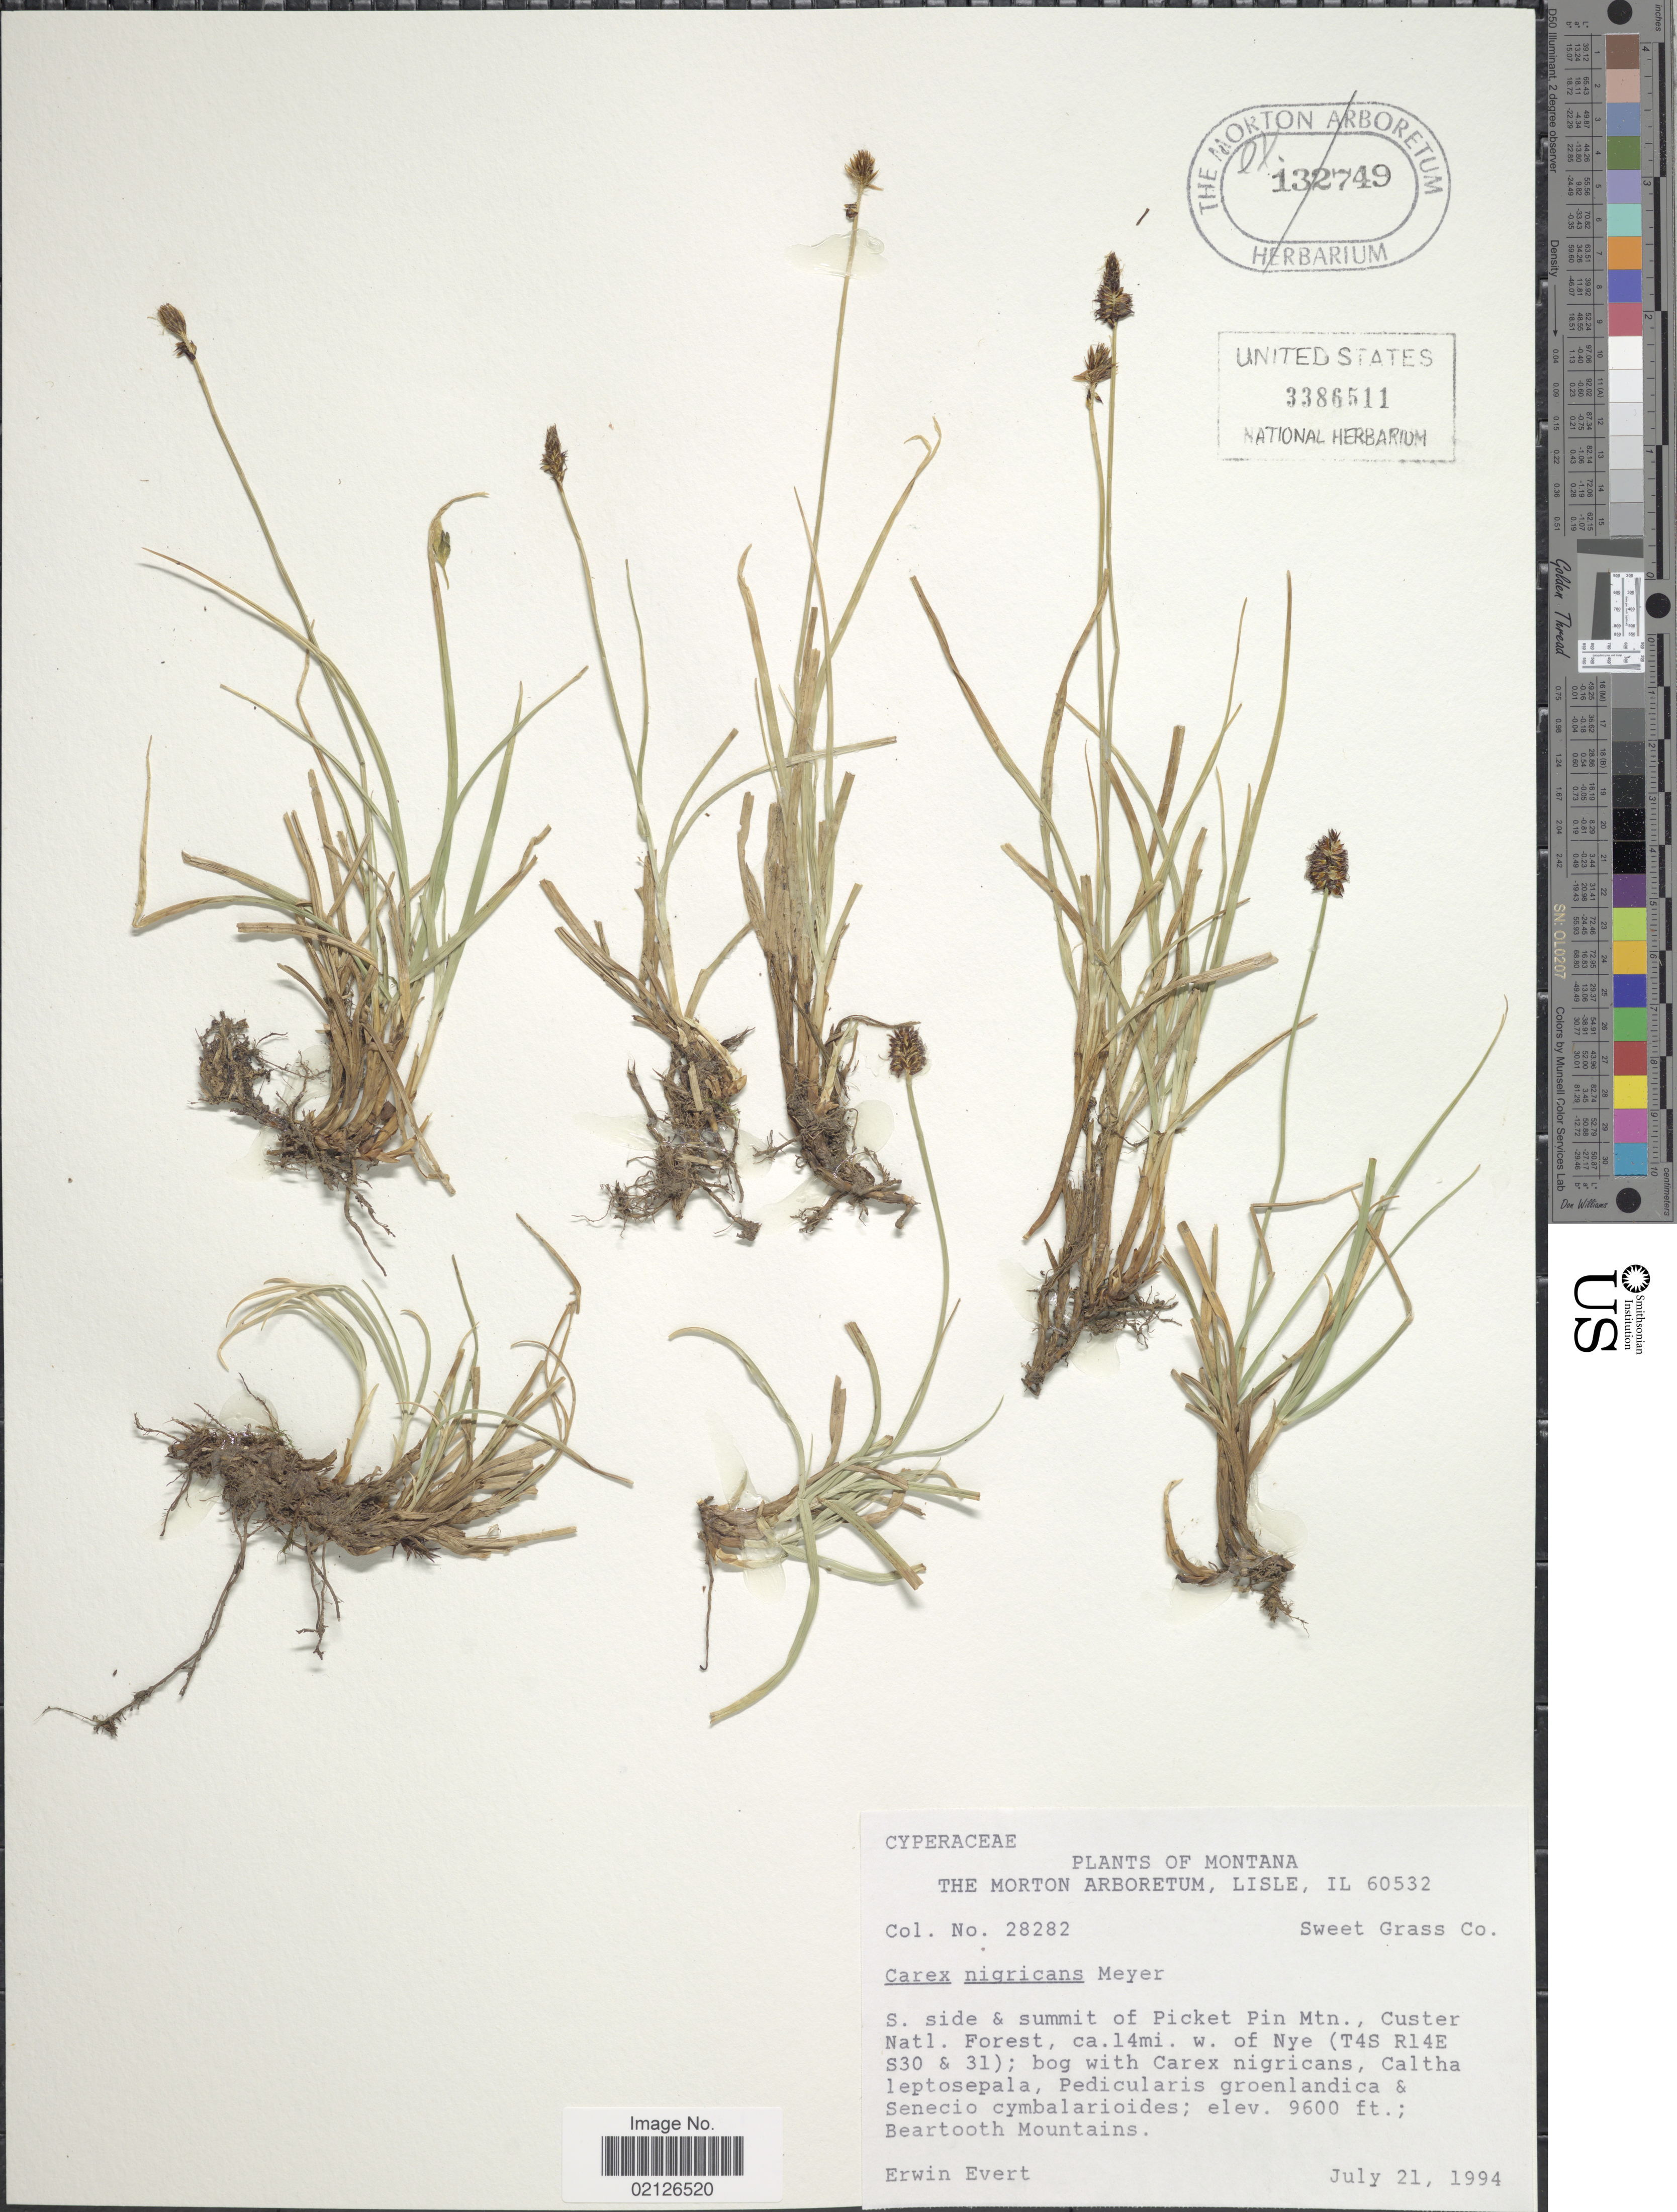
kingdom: Plantae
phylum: Tracheophyta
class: Liliopsida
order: Poales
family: Cyperaceae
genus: Carex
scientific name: Carex nigricans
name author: C.A. Mey.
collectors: E. Evert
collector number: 28282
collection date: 1994-07-21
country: United States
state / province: Montana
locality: S. side & summit of Picket Pin Mtn., Cuter Natl. Forest, ca. 14 mi. w. of Nye (T4S R14E S30 & 31); Beartooth Mountains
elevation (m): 2926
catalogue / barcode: US 3386511